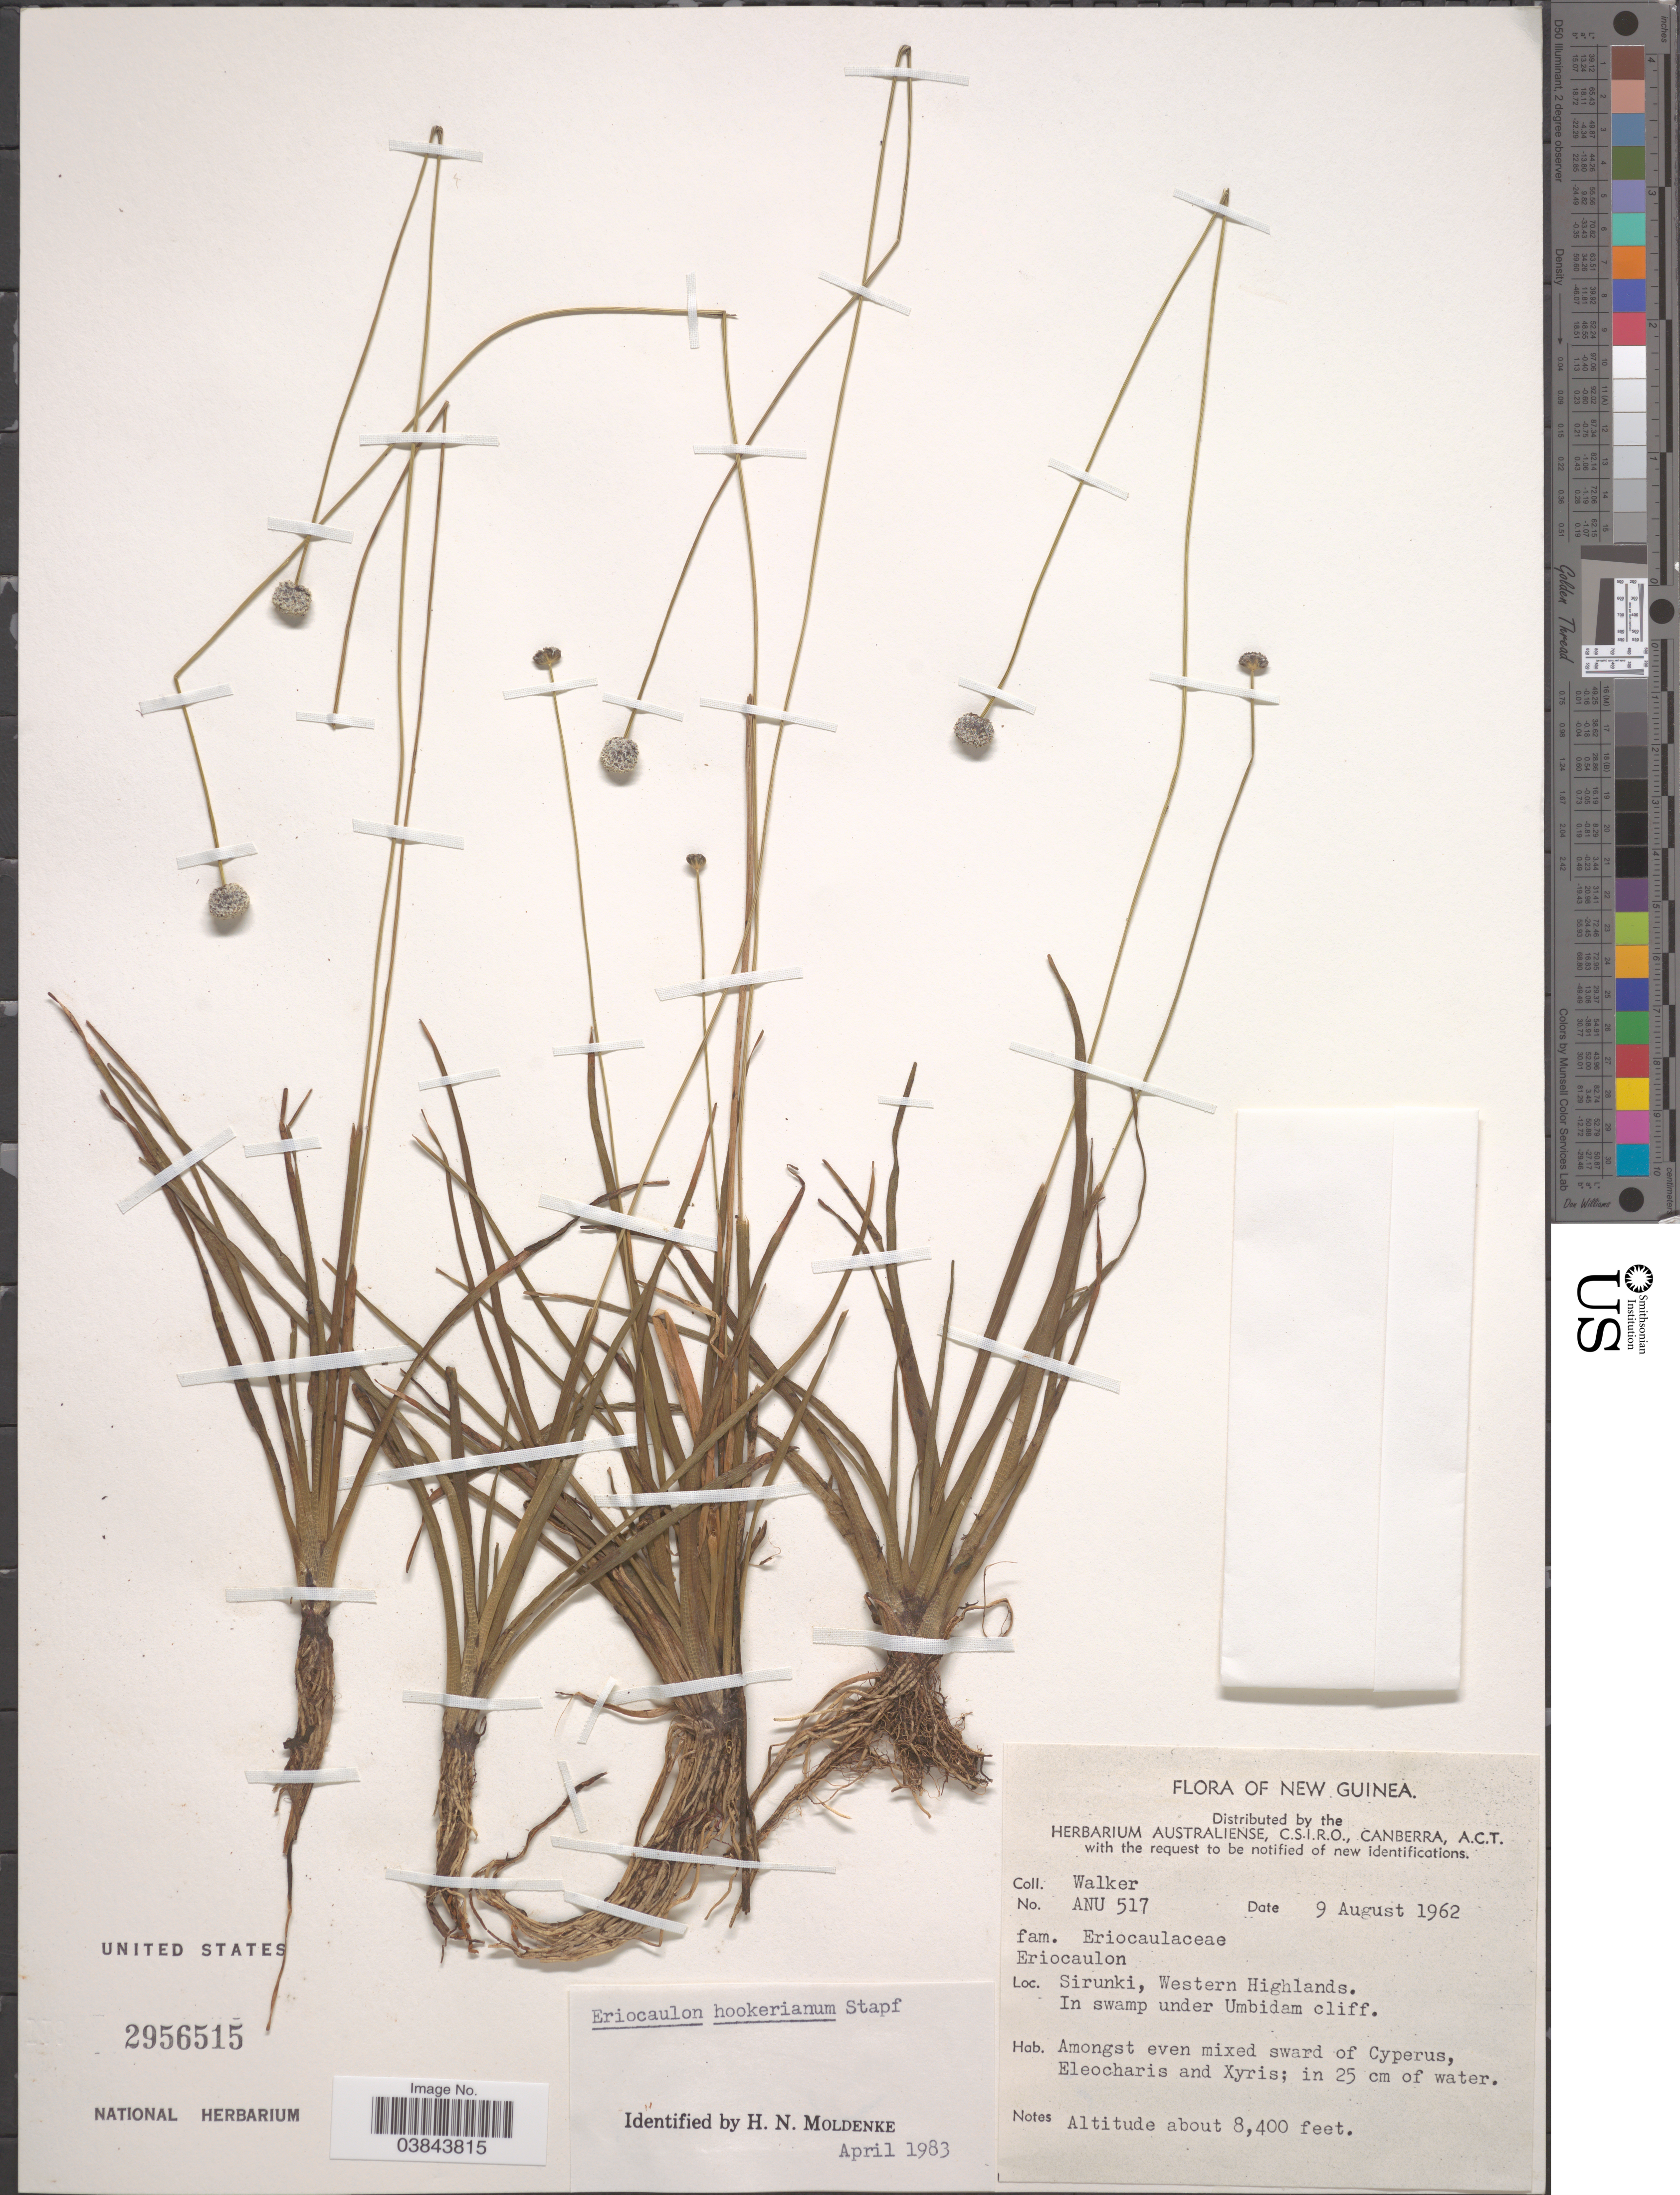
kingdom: Plantae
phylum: Tracheophyta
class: Liliopsida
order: Poales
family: Eriocaulaceae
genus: Eriocaulon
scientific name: Eriocaulon hookerianum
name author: Stapf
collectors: -. Walker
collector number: ANU 517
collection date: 1962-08-09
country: Papua New Guinea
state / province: Western Highlands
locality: New Guinea. Sirunki, Western Highlands. In swamp under Umbidam cliff.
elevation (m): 2560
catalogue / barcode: US 2956515